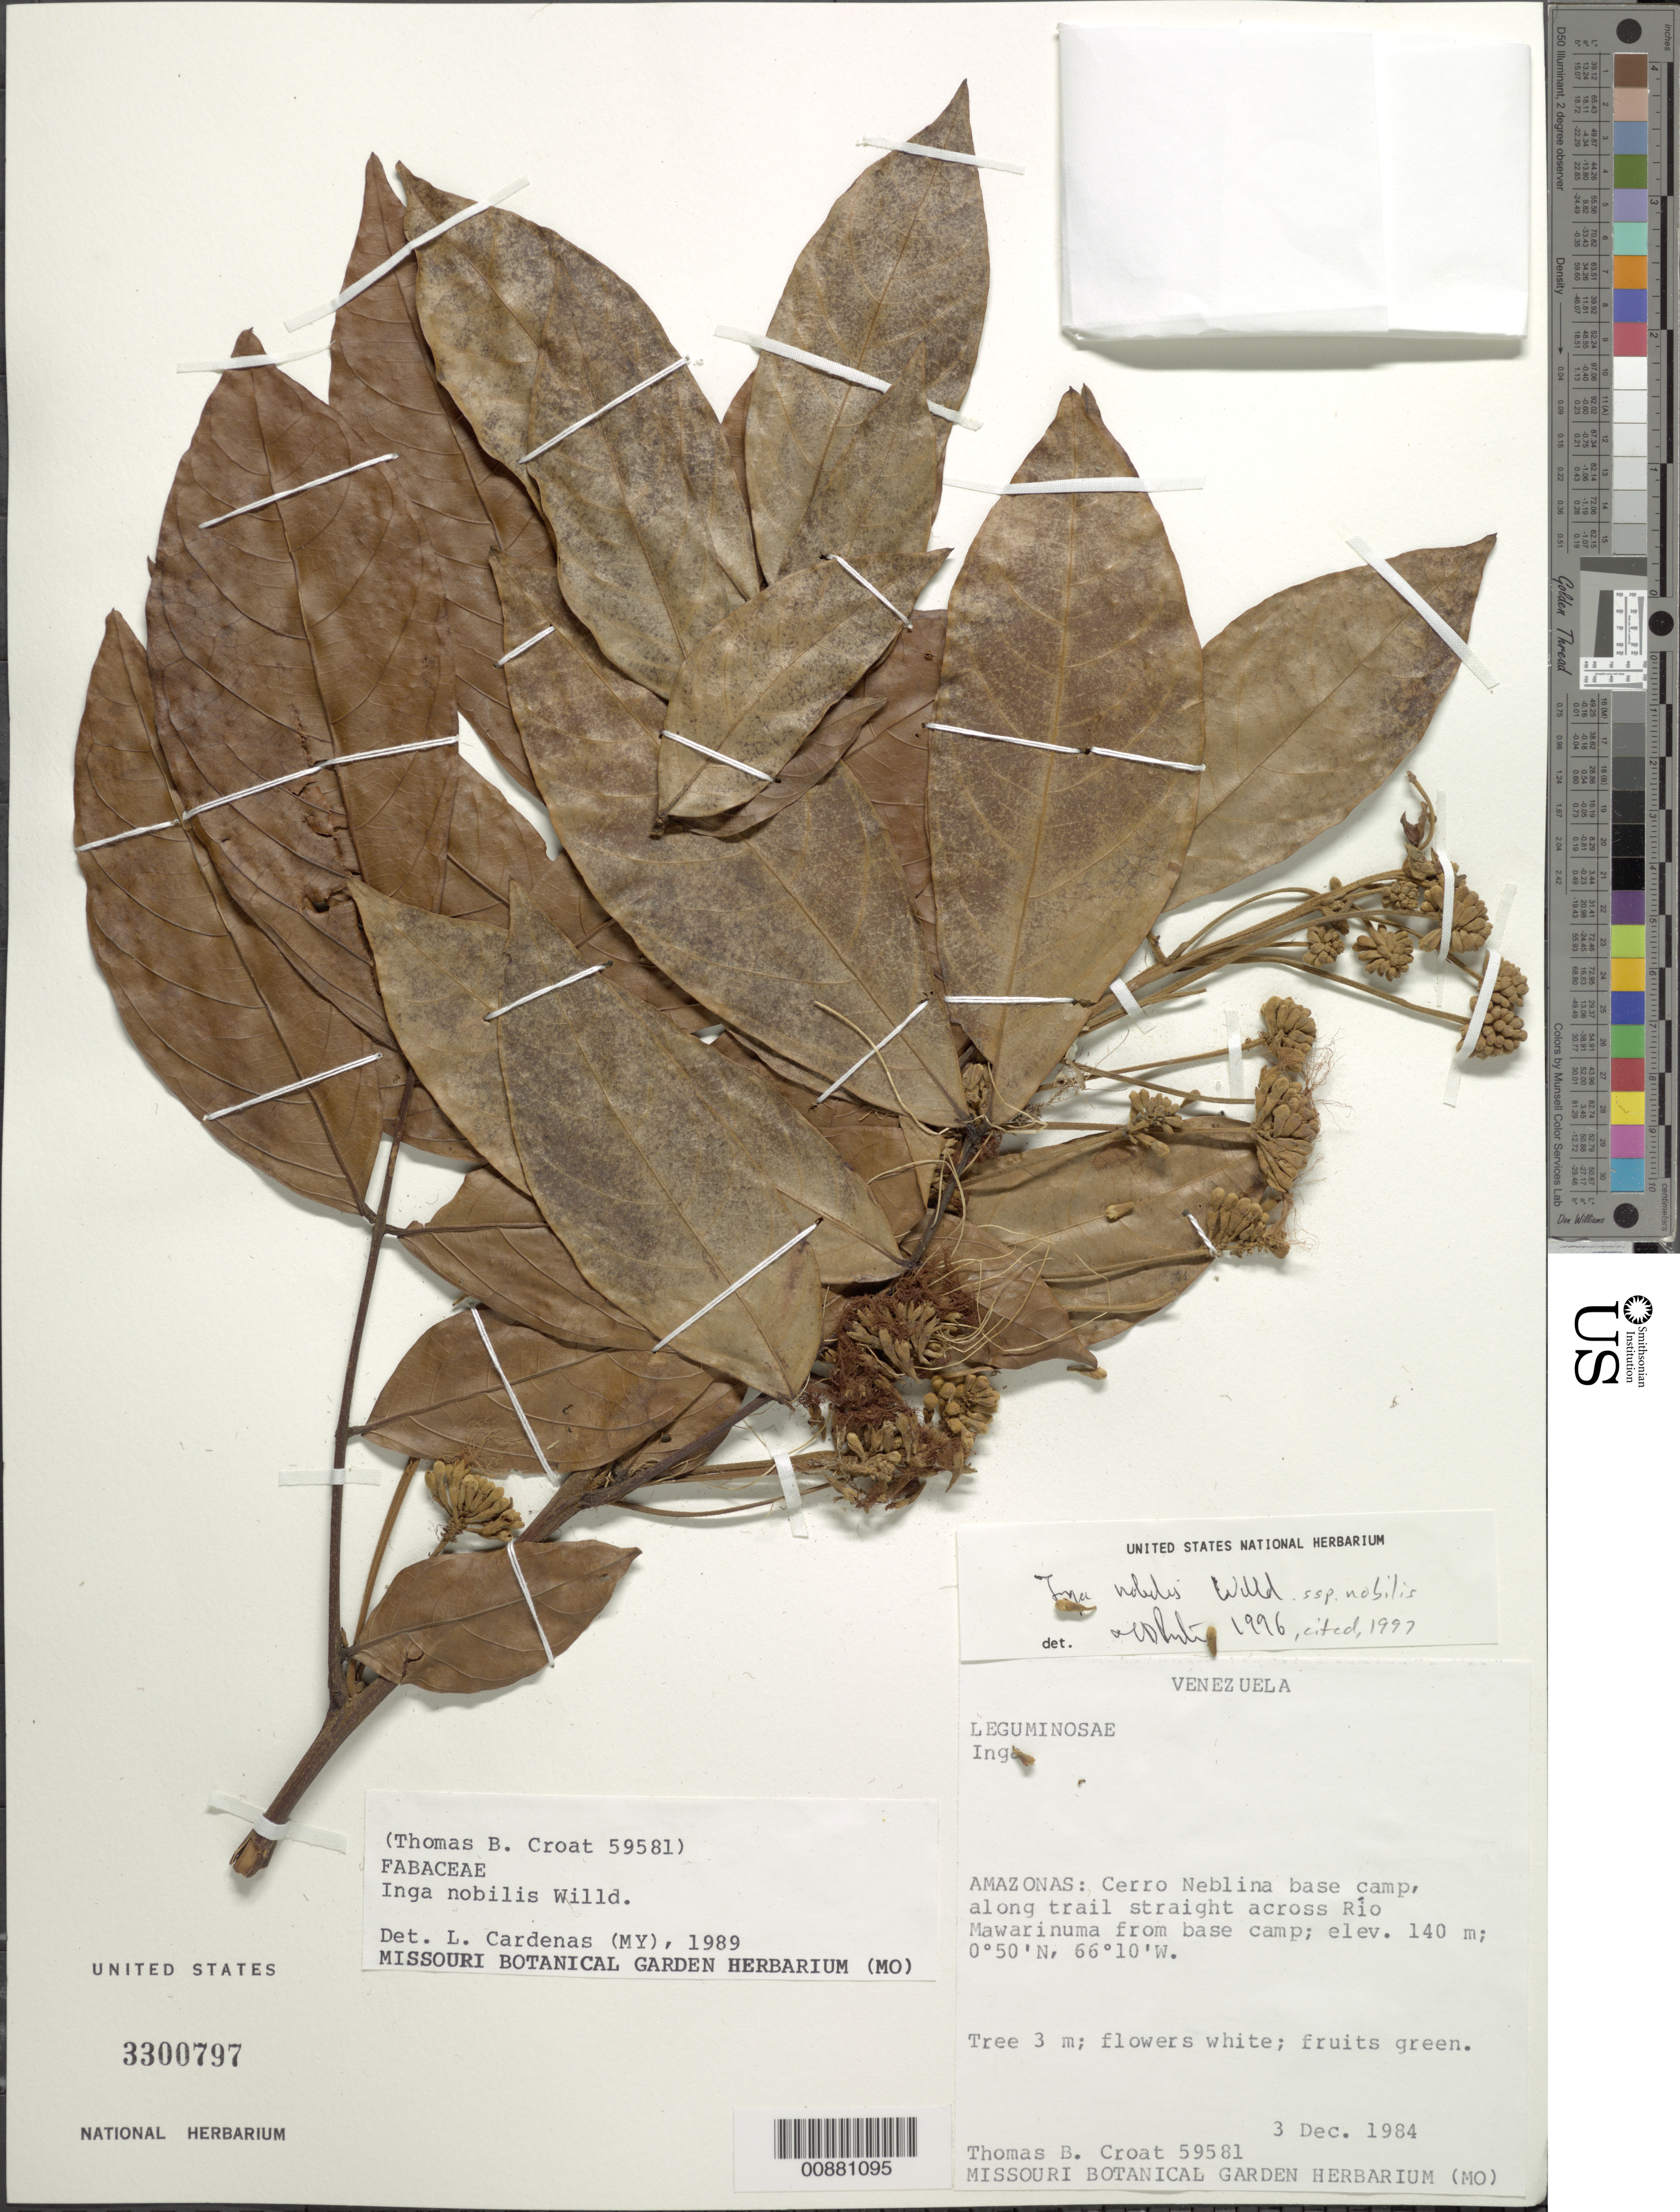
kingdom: Plantae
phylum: Tracheophyta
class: Magnoliopsida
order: Fabales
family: Fabaceae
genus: Inga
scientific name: Inga nobilis subsp. nobilis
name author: Willd.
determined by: Pennington, T. D., (K)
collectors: T. B. Croat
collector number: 59581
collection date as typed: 3-Dec-84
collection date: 1984-12-03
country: Venezuela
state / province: Amazonas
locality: Cerro Neblina Base Camp, across Río Mawarinuma from Base Camp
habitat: Along trail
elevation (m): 140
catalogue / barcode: US 3300797